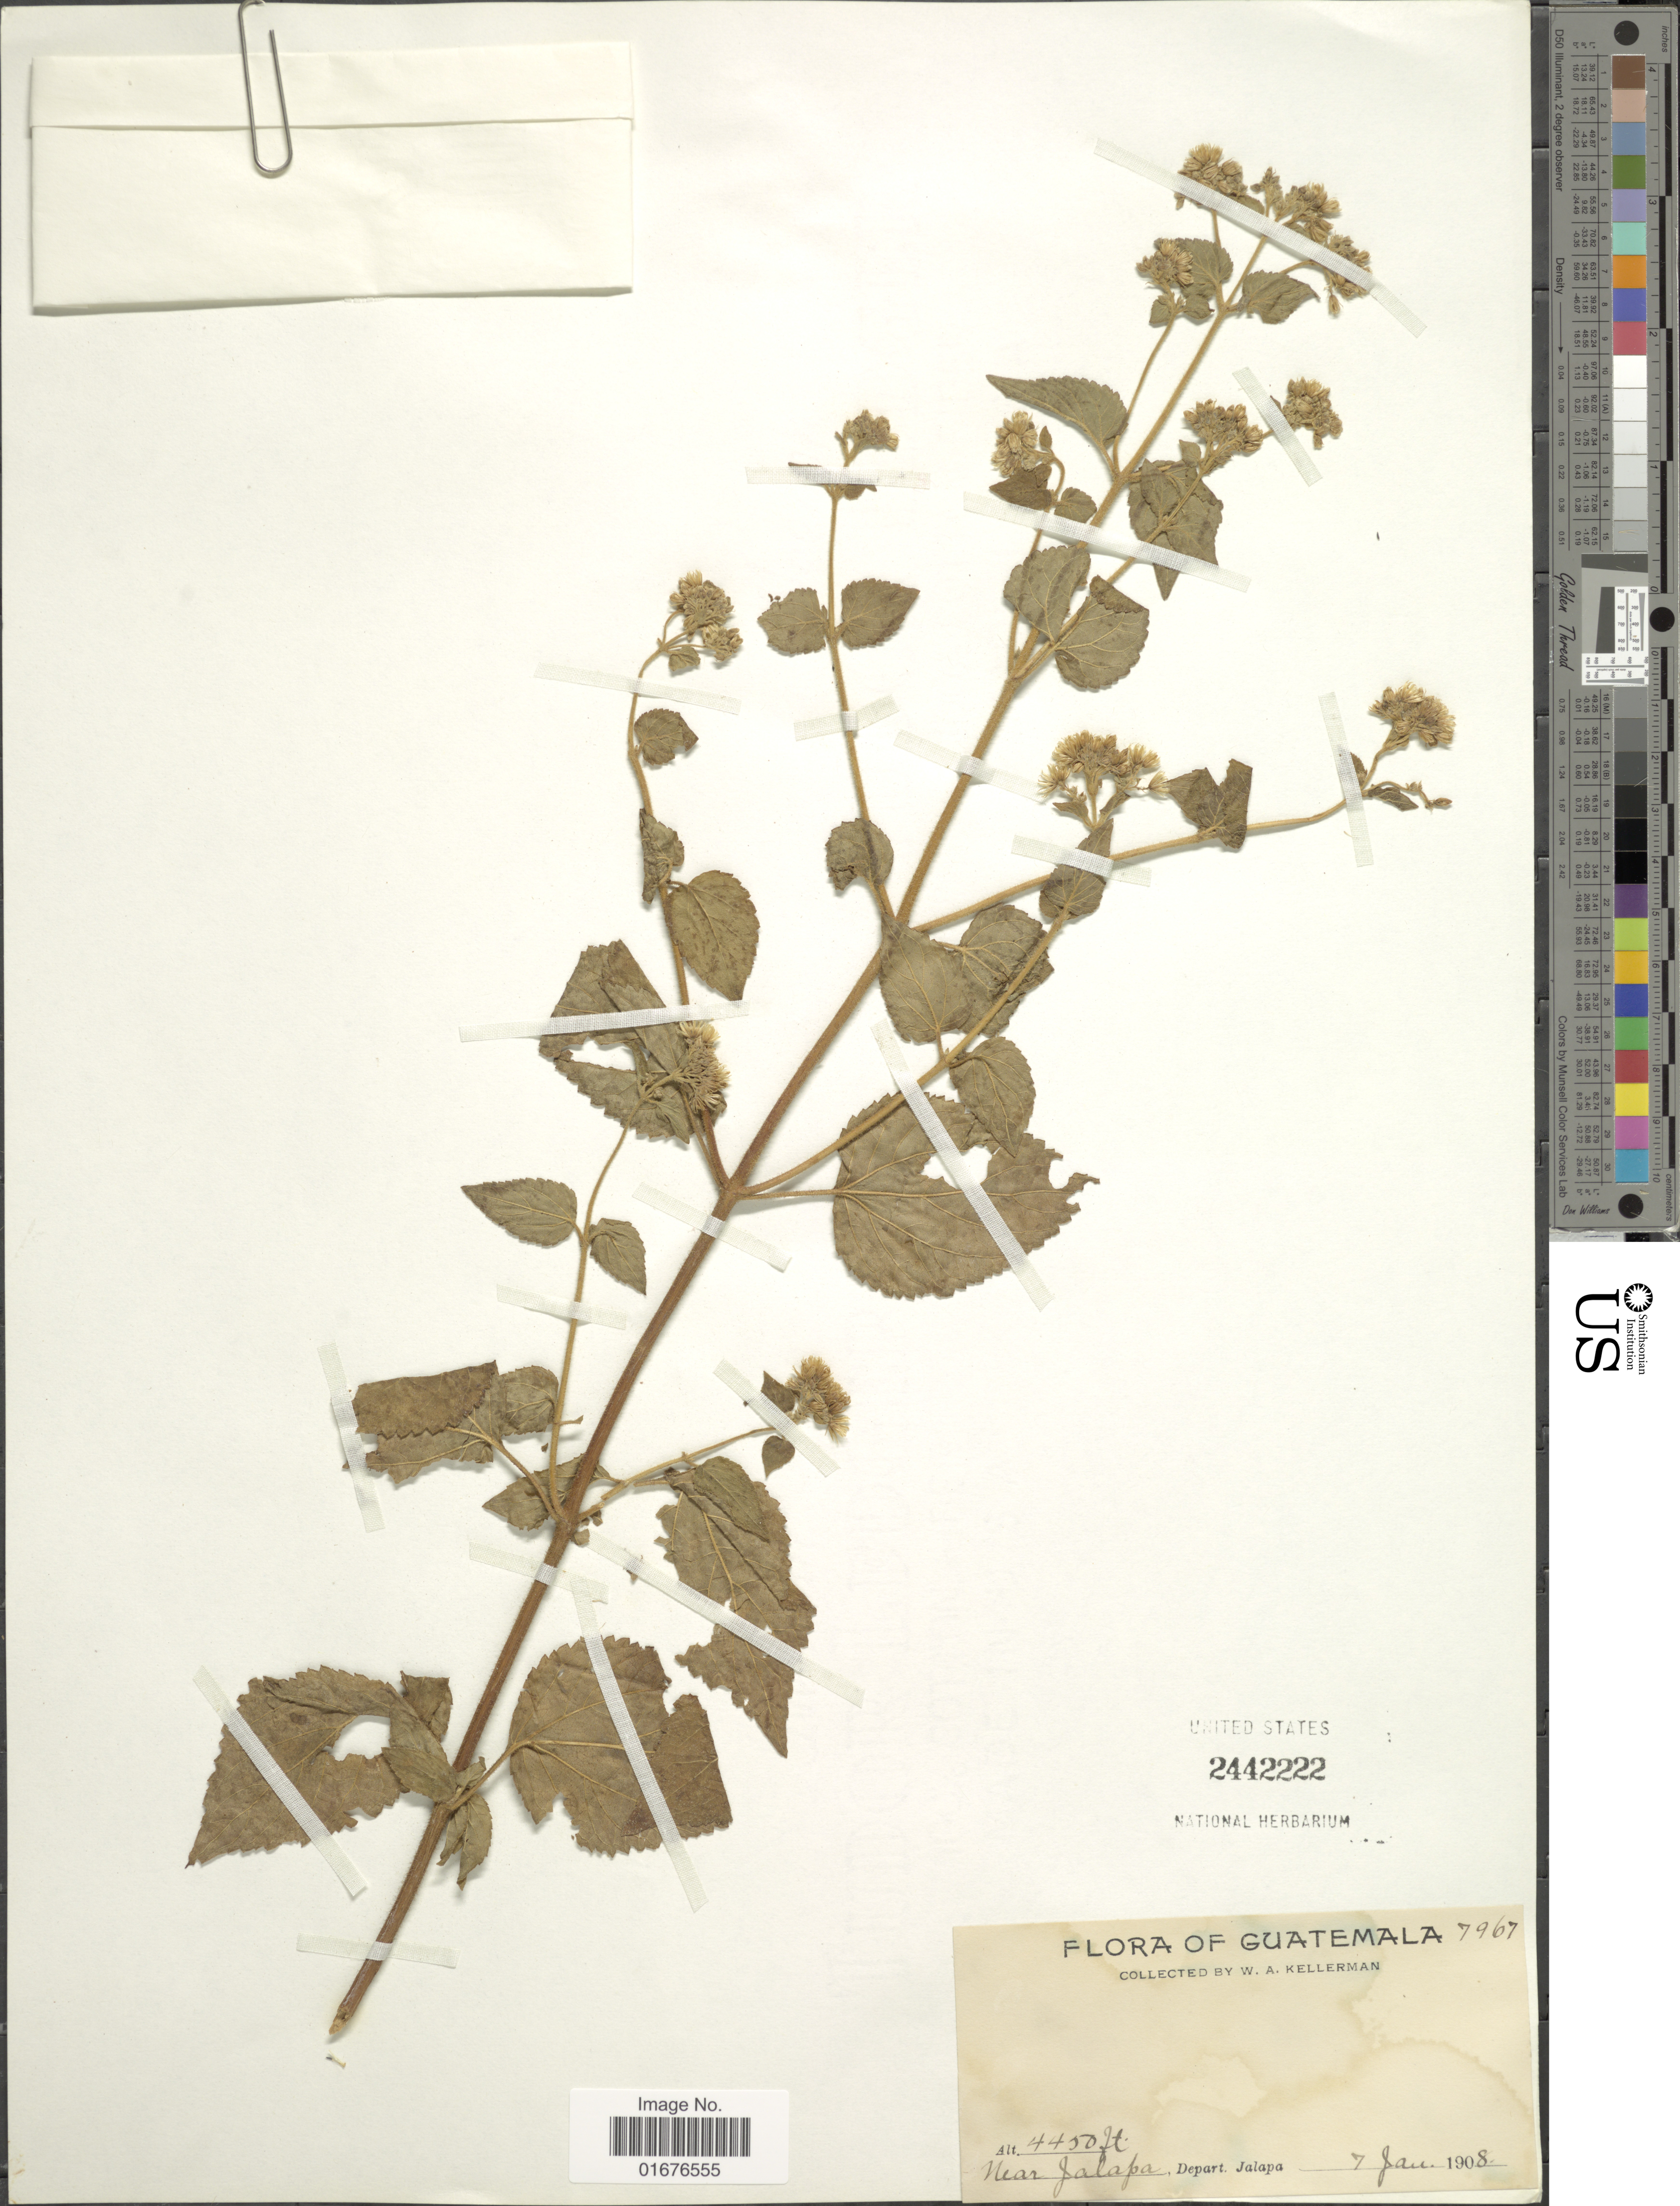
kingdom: Plantae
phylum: Tracheophyta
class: Magnoliopsida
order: Asterales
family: Asteraceae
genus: Ageratina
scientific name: Ageratina pichinchensis var. bustamenta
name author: (DC.) R.M. King & H. Rob.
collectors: W. Kellerman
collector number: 7976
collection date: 1908-01-07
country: Guatemala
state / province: Jalapa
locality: Near Jalapa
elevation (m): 1356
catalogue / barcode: US 2442222